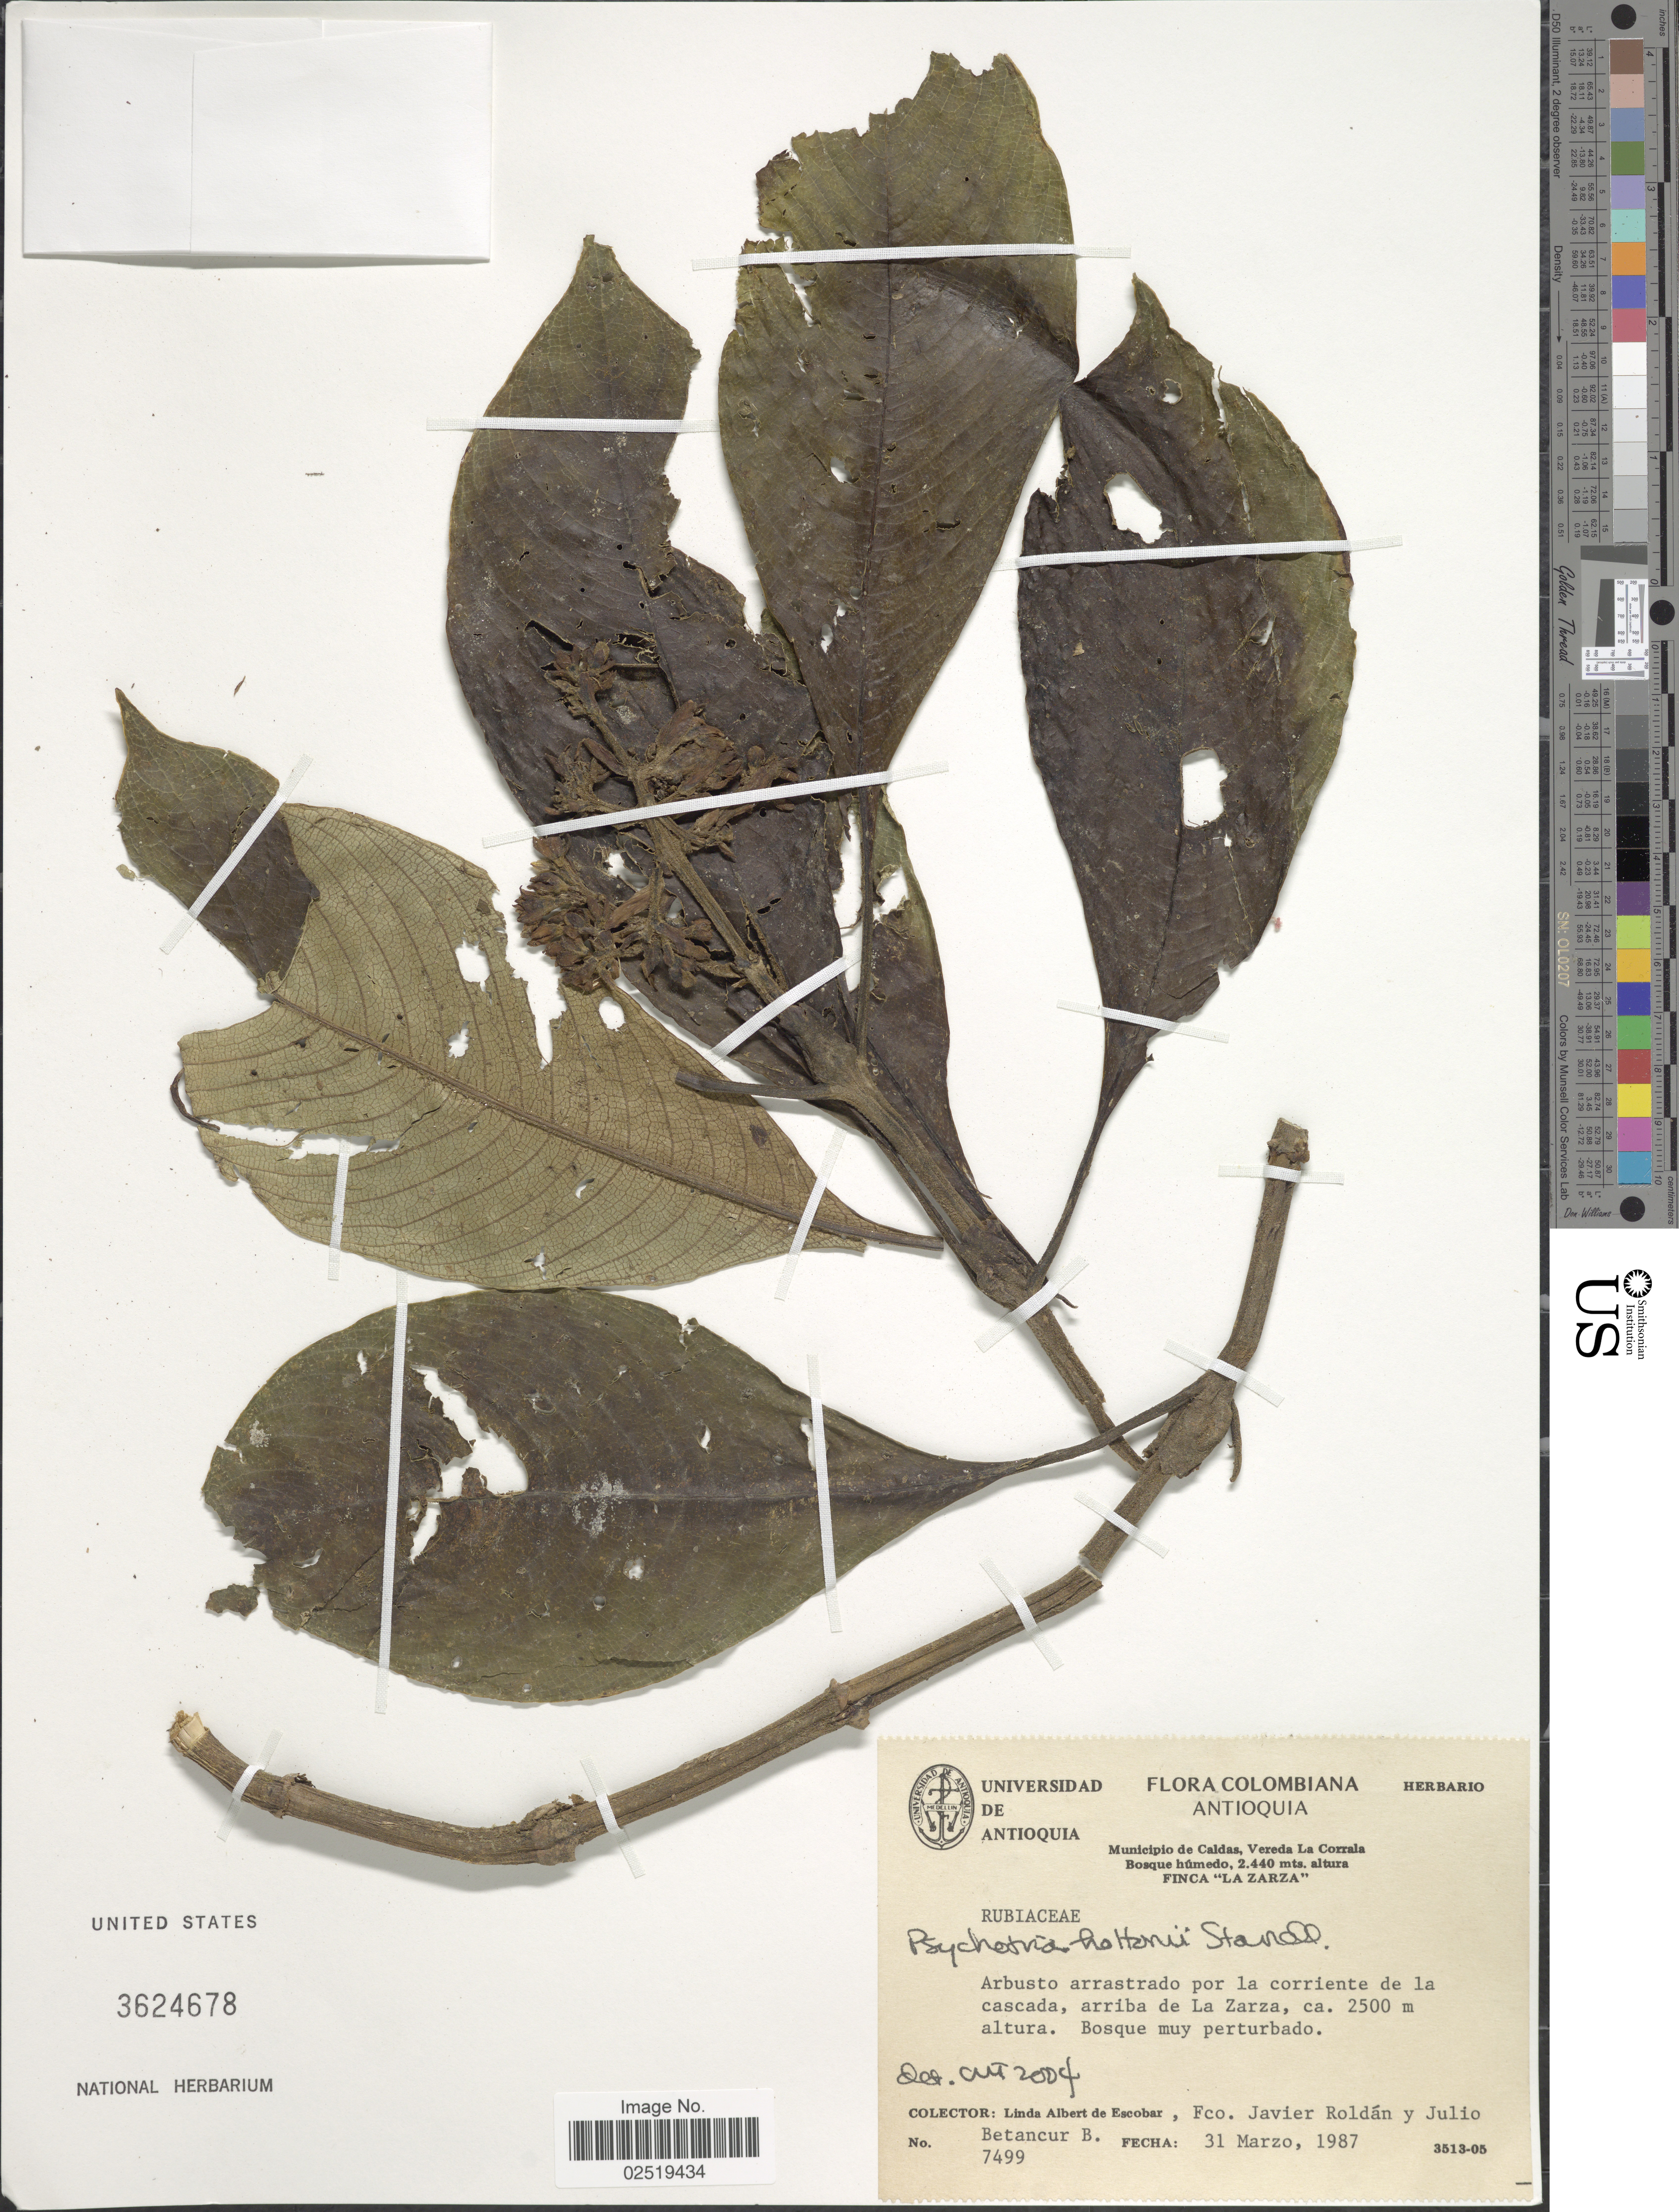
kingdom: Plantae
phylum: Tracheophyta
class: Magnoliopsida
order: Gentianales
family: Rubiaceae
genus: Psychotria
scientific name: Psychotria holtonii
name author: Standl.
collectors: L. K. de Escobar, F. J. Roldán & J. Betancur-B.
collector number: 7499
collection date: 1987-03-31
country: Colombia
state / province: Antioquia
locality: Colombiana, Arbusto arrastrado por la corriente de la cascada, arriba de La Zarza, [unsure placement]Municipio de Caldas, Vereda La Corrala, Bosque humedo, Finca "La Zarza".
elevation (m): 2500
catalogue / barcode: US 3624678